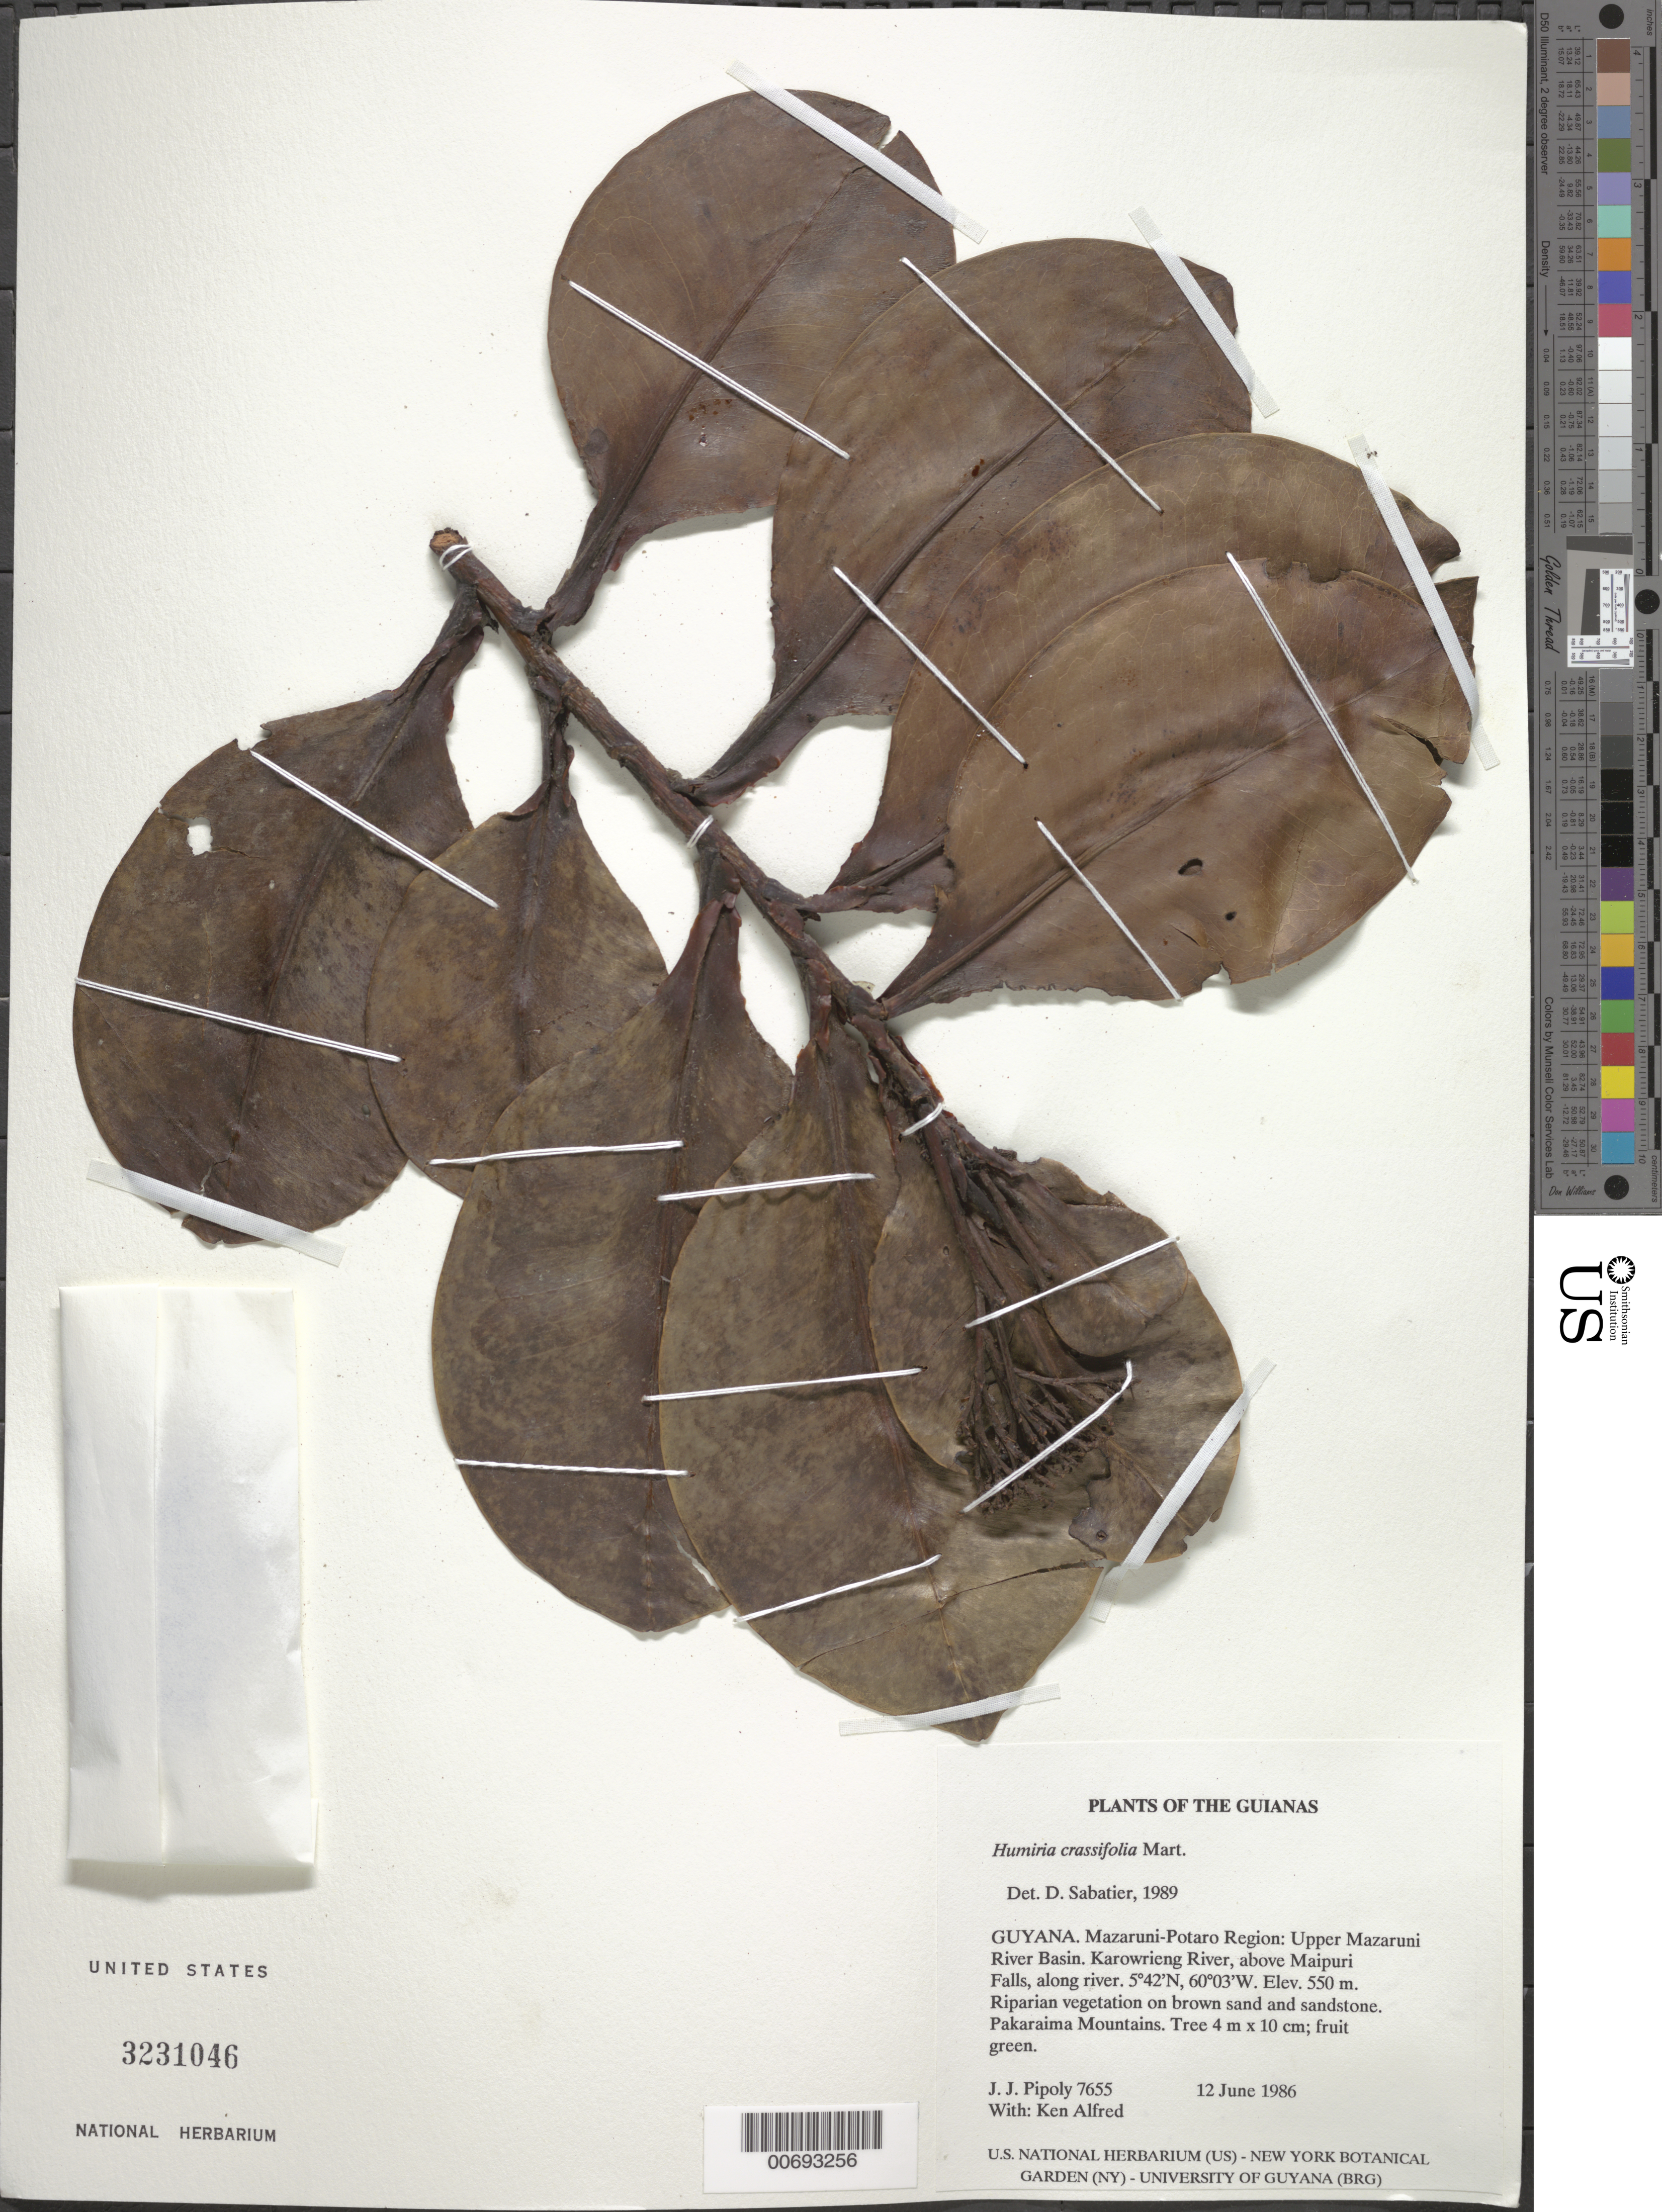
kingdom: Plantae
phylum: Tracheophyta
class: Magnoliopsida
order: Malpighiales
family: Humiriaceae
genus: Humiria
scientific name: Humiria crassifolia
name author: Mart. ex Urb.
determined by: Sabatier, D.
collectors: J. J. Pipoly & K. Alfred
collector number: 7655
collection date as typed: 12 June 1986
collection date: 1986-06-12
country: Guyana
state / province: Cuyuni-Mazaruni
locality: Pakaraima Mts. Upper Mazaruni River Basin. Karowrieng River, above Maipuri Falls along river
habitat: Riparian vegetation on brown sand and sandstone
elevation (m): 550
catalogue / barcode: US 3231046